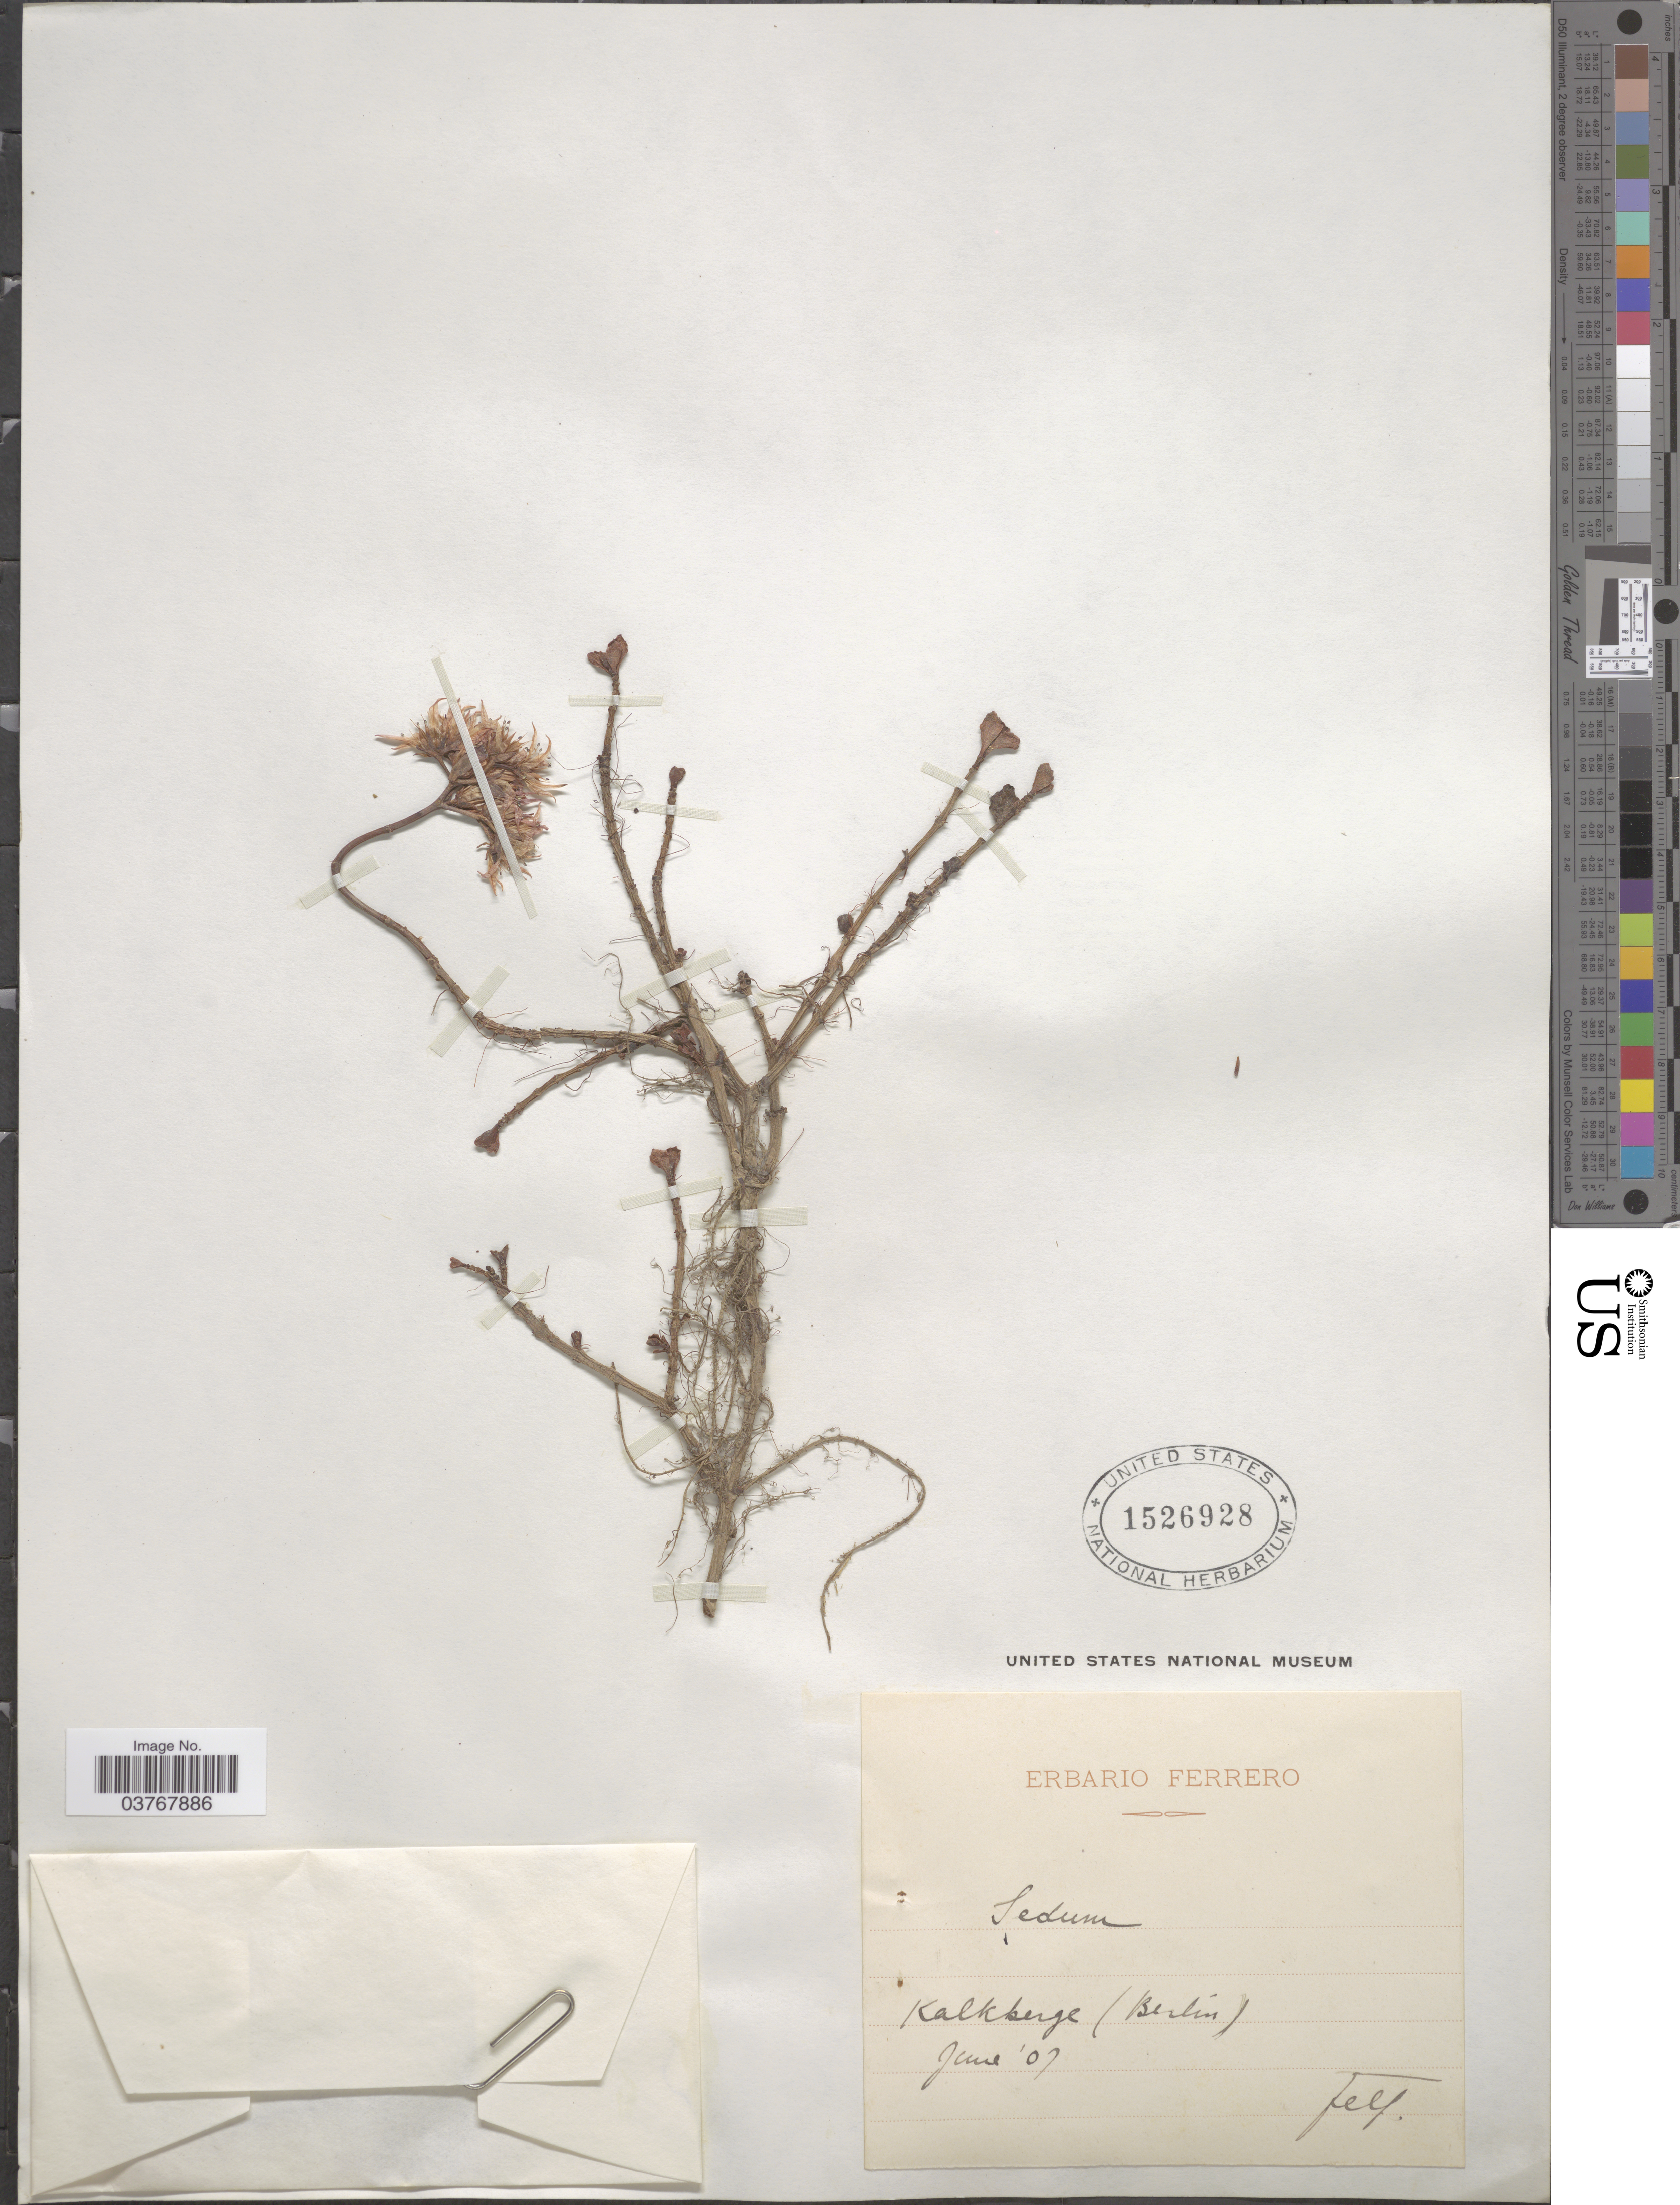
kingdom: Plantae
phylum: Tracheophyta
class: Magnoliopsida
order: Saxifragales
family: Crassulaceae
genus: Sedum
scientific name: Sedum sp.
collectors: F. Ferrero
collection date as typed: Transcribed d/m/y: /6/7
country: Germany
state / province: Berlin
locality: Kalkberge.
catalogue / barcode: US 1526928